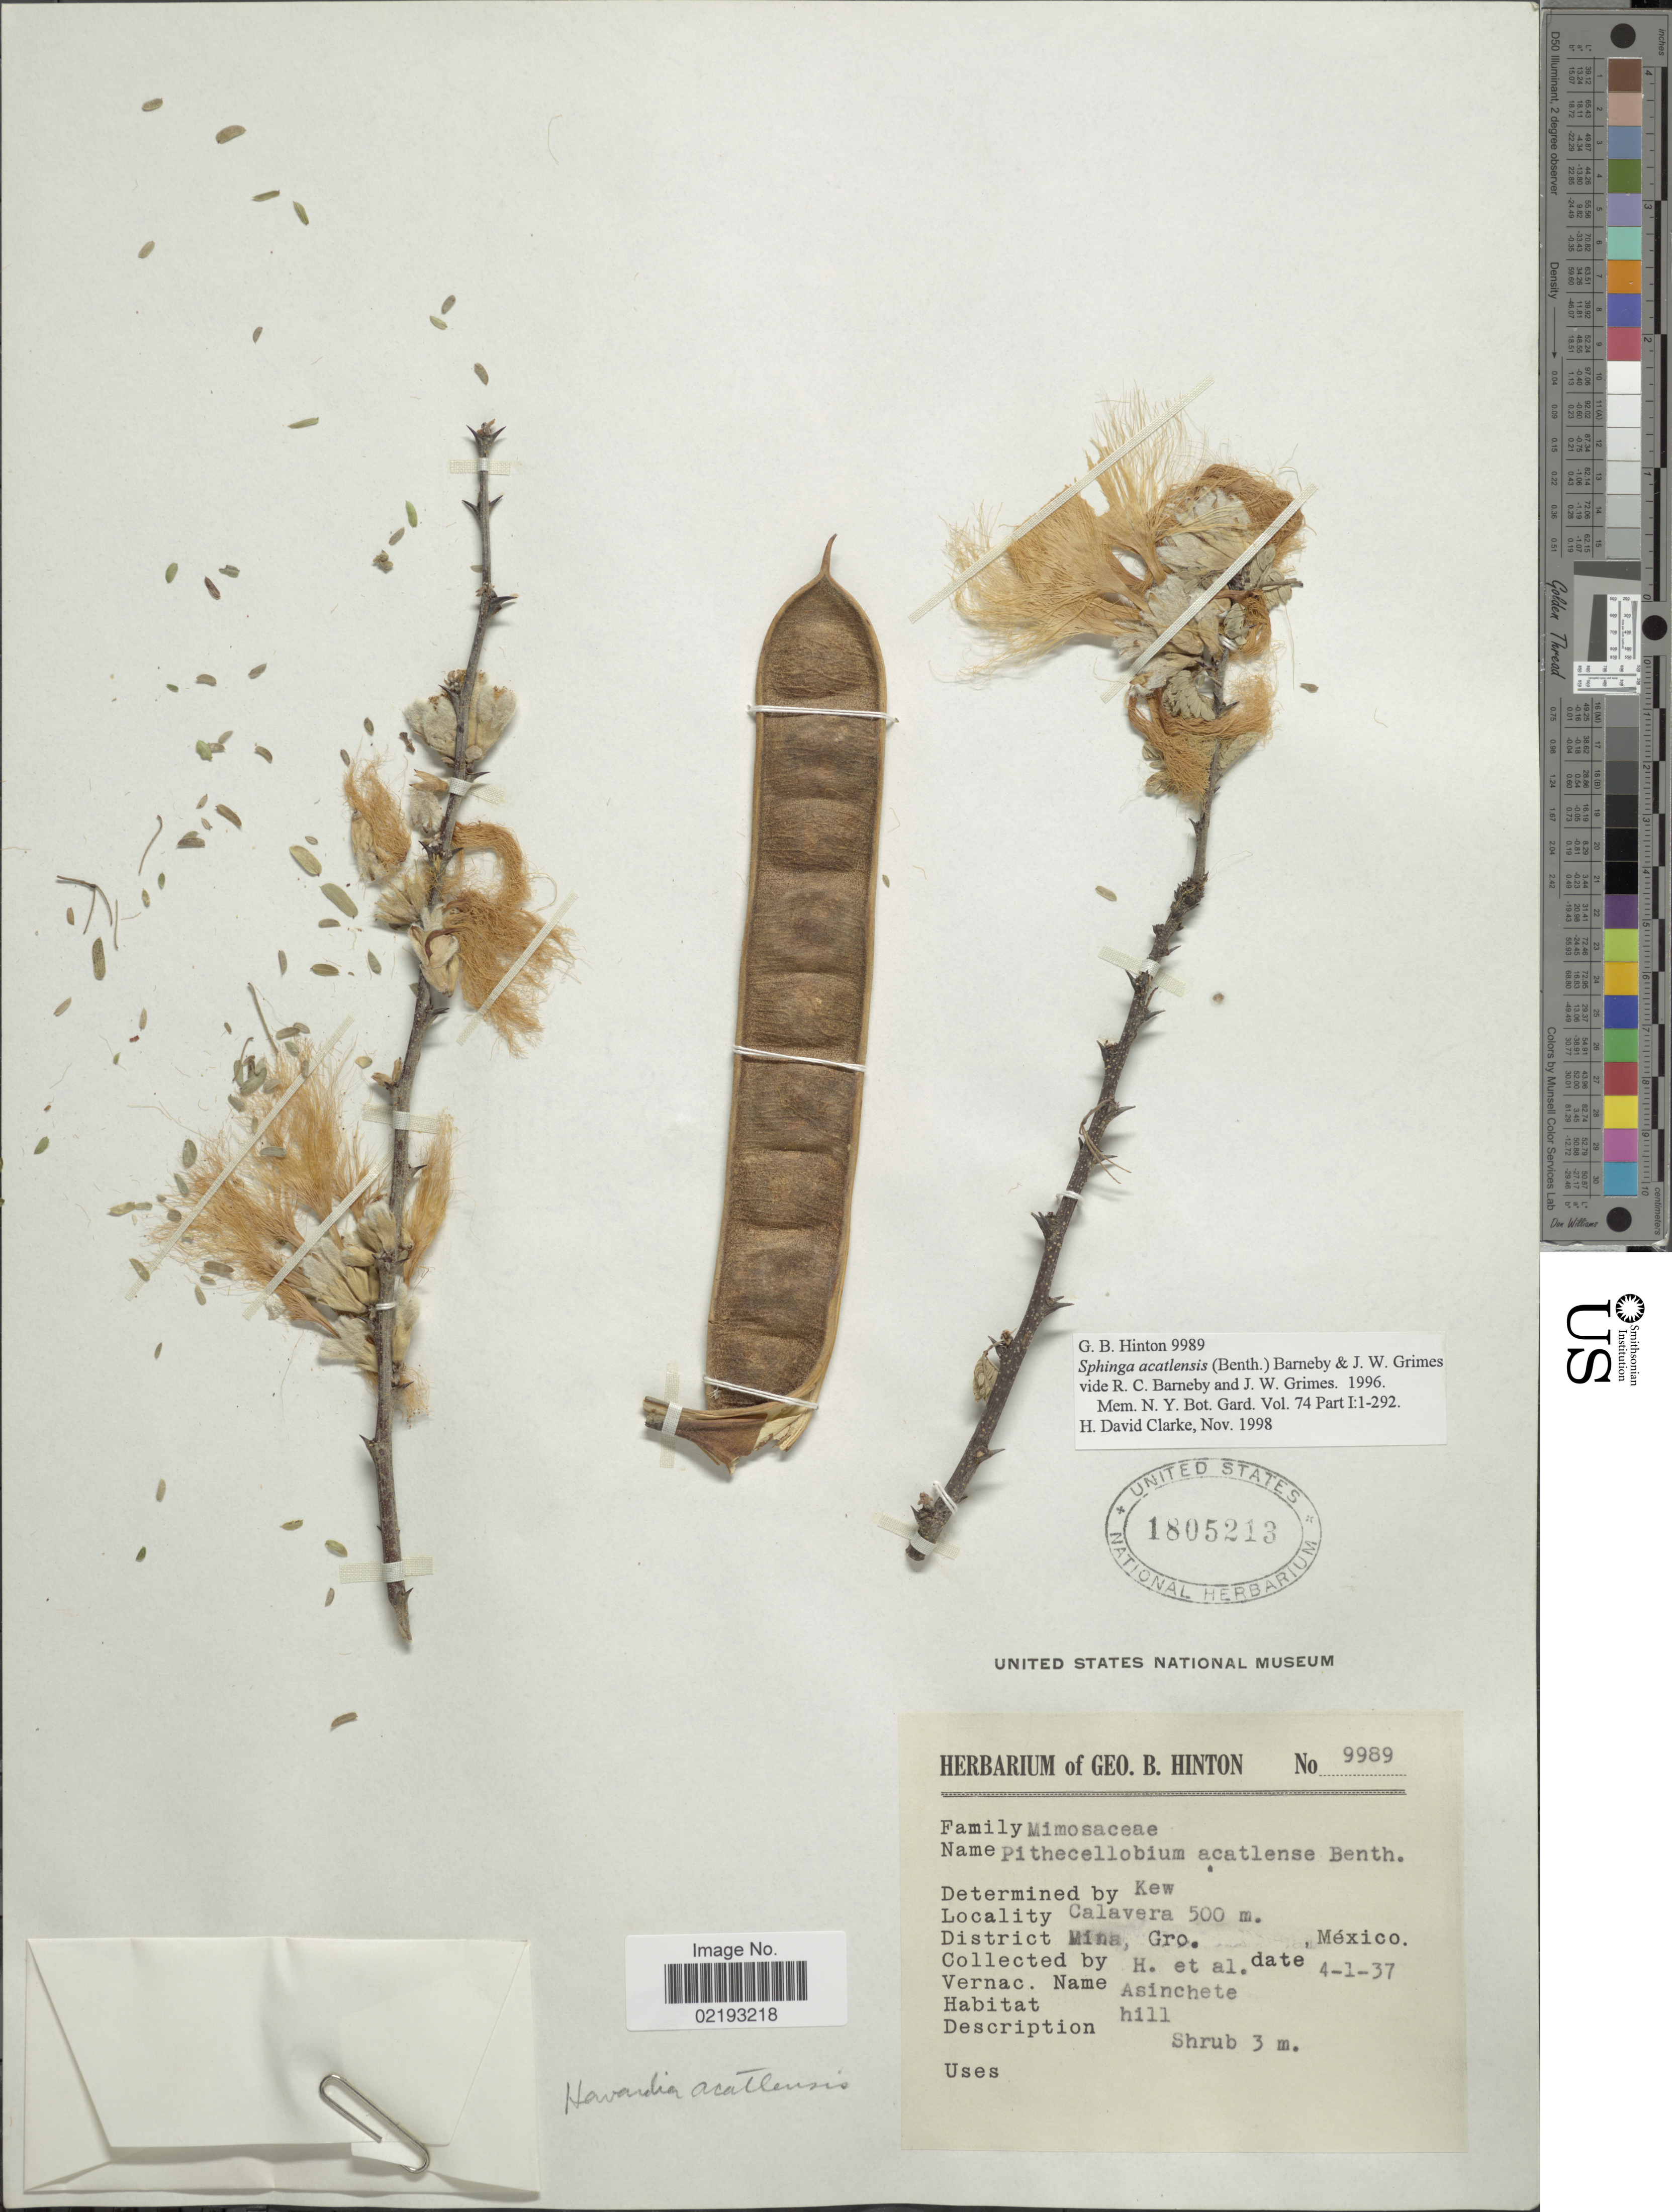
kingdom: Plantae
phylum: Tracheophyta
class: Magnoliopsida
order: Fabales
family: Fabaceae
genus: Sphinga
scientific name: Sphinga acatlensis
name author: (Benth.) Barneby & J.W. Grimes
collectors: G. B. Hinton & et al.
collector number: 9989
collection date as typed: Transcribed d/m/y: 4/1/37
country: Mexico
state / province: Guerrero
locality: Calavera, District Mina, Gro.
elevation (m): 500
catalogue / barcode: US 1805213